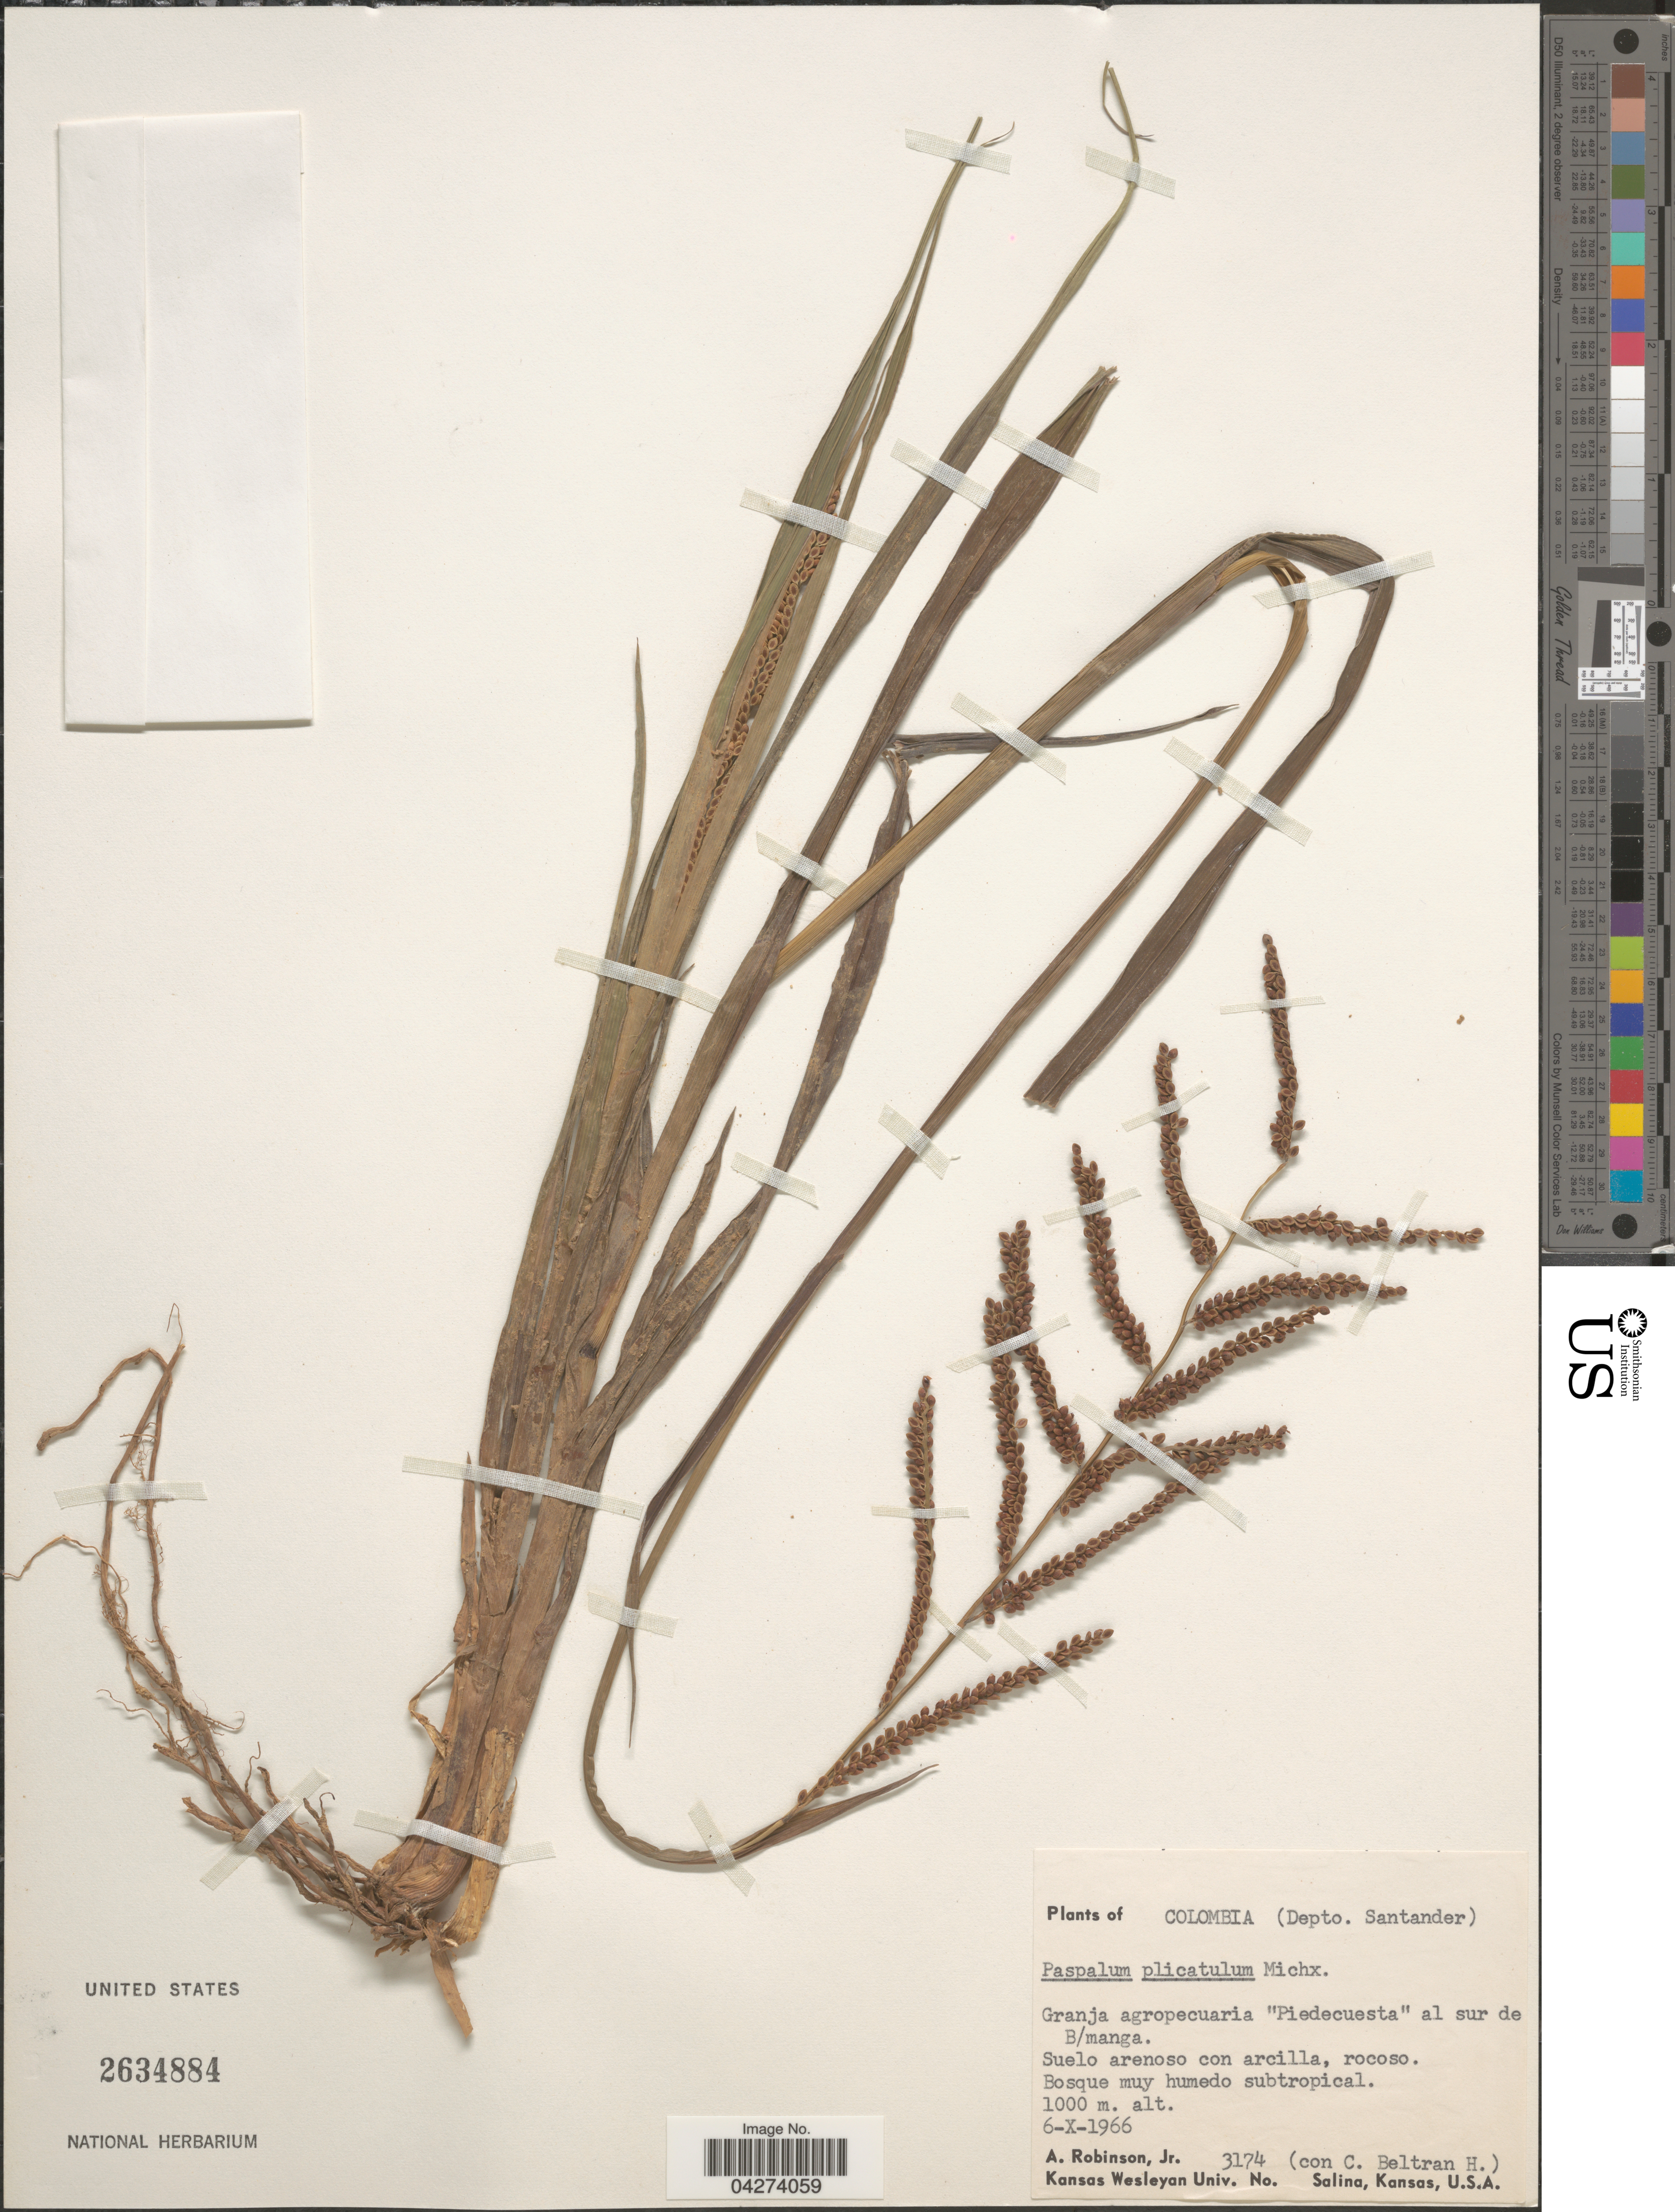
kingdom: Plantae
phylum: Tracheophyta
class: Liliopsida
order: Poales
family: Poaceae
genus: Paspalum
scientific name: Paspalum plicatulum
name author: Michx.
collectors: A. Robinson Jr. & C. Beltran H.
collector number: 3174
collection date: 1966-10-06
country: Colombia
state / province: Santander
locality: (Depto. Santander). Granja agropecuaria "Piedecuesta" al sur de B/manga.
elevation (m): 1000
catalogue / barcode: US 2634884